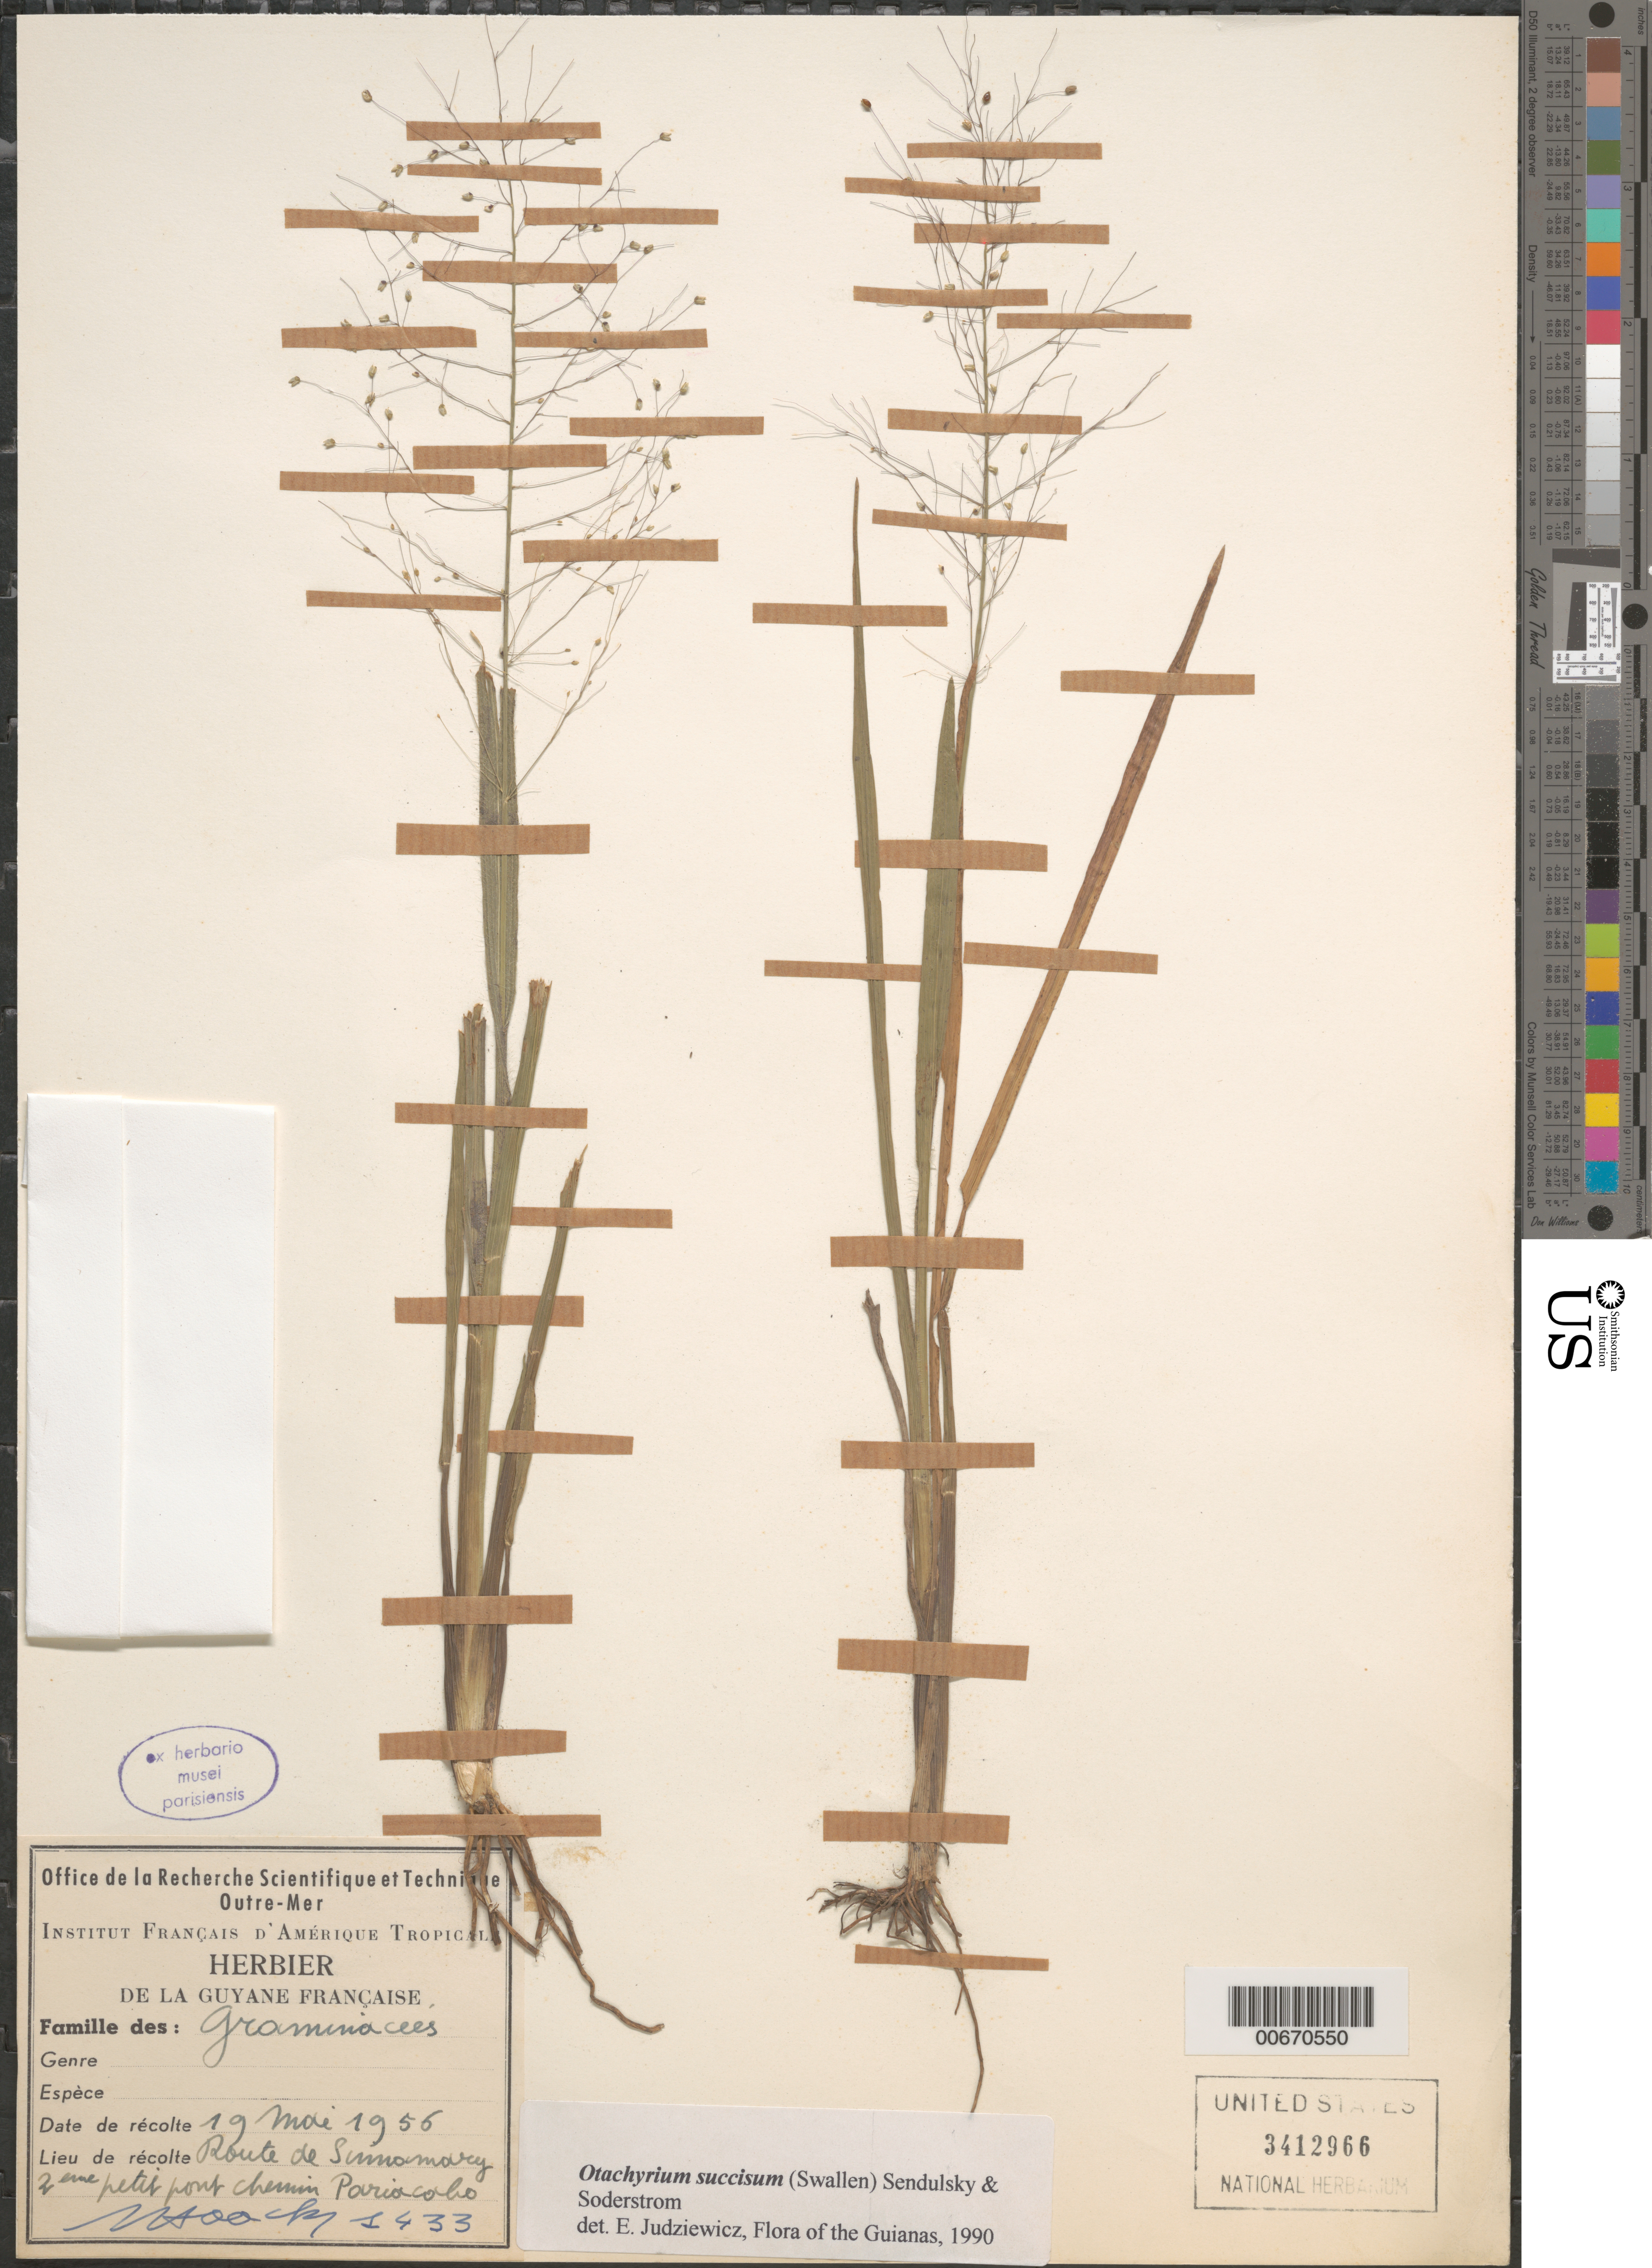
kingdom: Plantae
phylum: Tracheophyta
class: Liliopsida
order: Poales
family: Poaceae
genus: Otachyrium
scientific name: Otachyrium succisum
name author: (Swallen) Send. & Soderstr.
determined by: Judziewicz, E. J.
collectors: J. Hoock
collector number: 1433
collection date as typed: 19-May-56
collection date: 1956-05-19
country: French Guiana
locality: Route de Sinnamary, 2nd petit pont chemin Pariacabo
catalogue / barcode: US 3412966